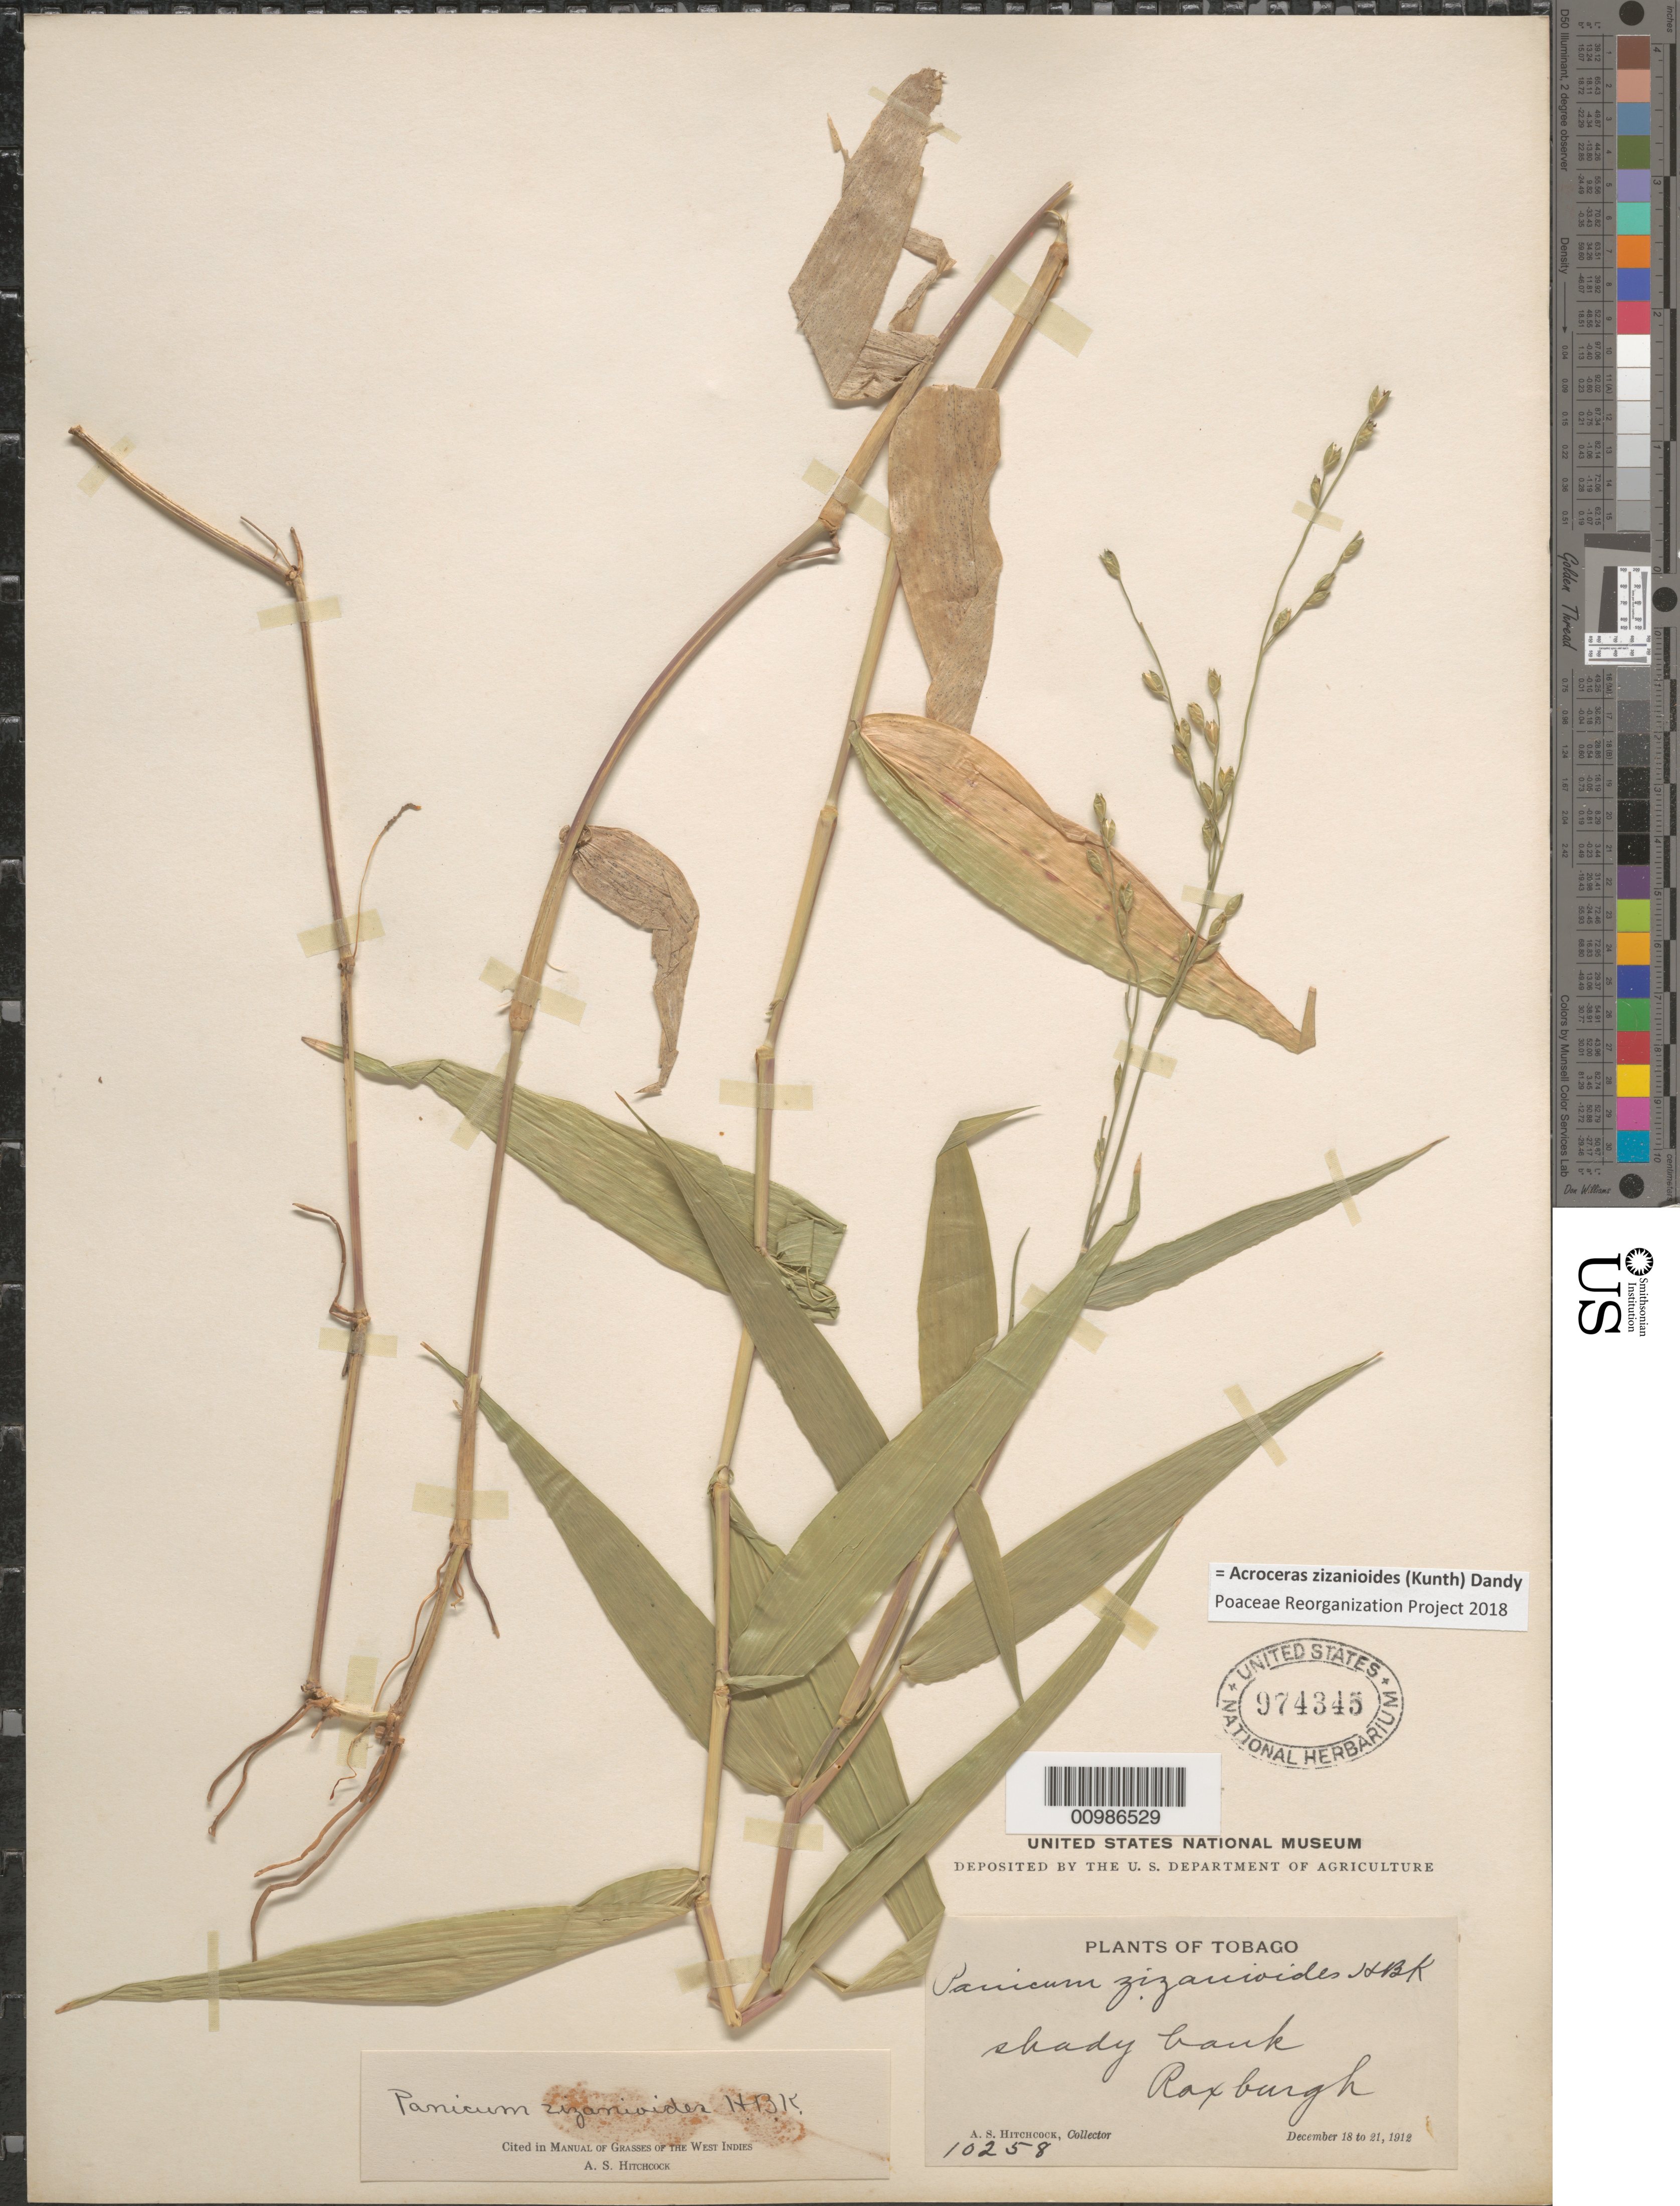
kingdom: Plantae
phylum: Tracheophyta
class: Liliopsida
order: Poales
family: Poaceae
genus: Acroceras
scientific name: Acroceras zizanioides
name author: (Kunth) Dandy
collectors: A. S. Hitchcock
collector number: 10258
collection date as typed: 18 Dec 1912 to21 Dec 1912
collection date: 1912-12-18/1912-12-21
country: Trinidad and Tobago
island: Tobago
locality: City: Roxborough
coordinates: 0 N, 0 E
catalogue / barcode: US 974345